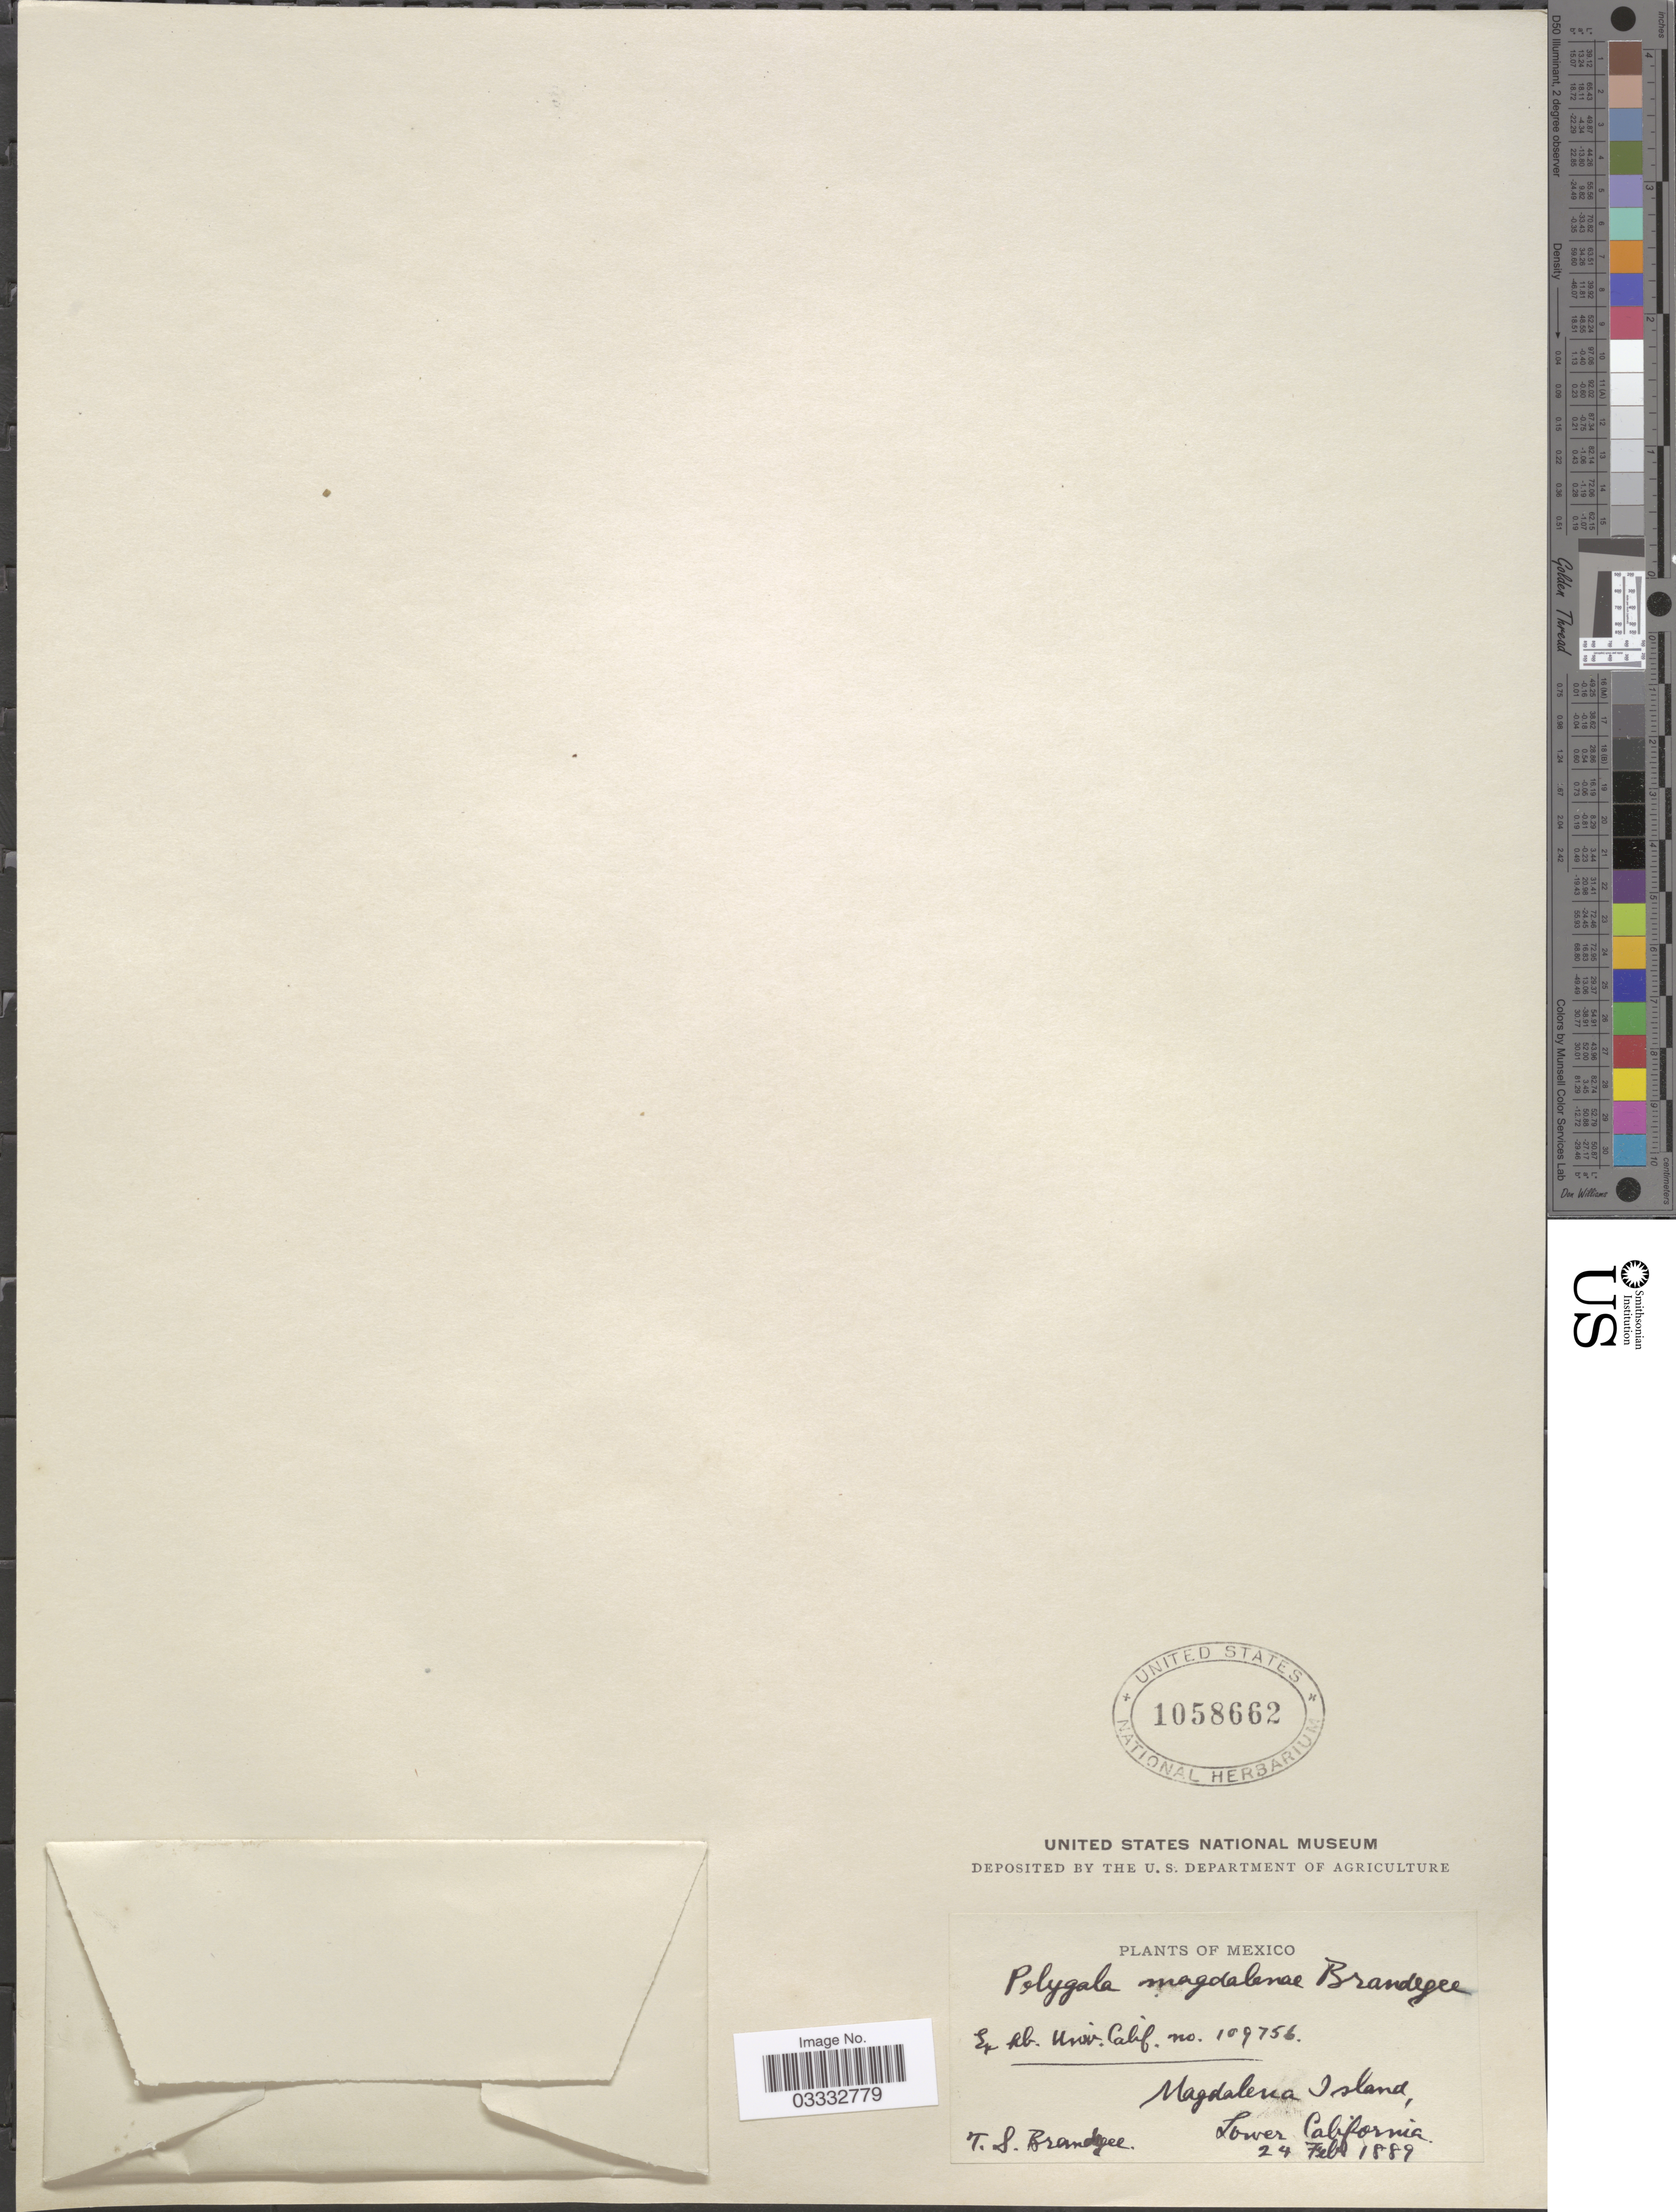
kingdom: Plantae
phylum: Tracheophyta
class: Magnoliopsida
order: Fabales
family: Polygalaceae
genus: Polygala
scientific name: Polygala magdalenae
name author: Brandegee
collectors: T. S. Brandegee (herbarium)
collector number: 109756?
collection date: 1889-02-24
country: Mexico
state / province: Baja California Sur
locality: Magdalena Island, Lower California.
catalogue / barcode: US 1058662